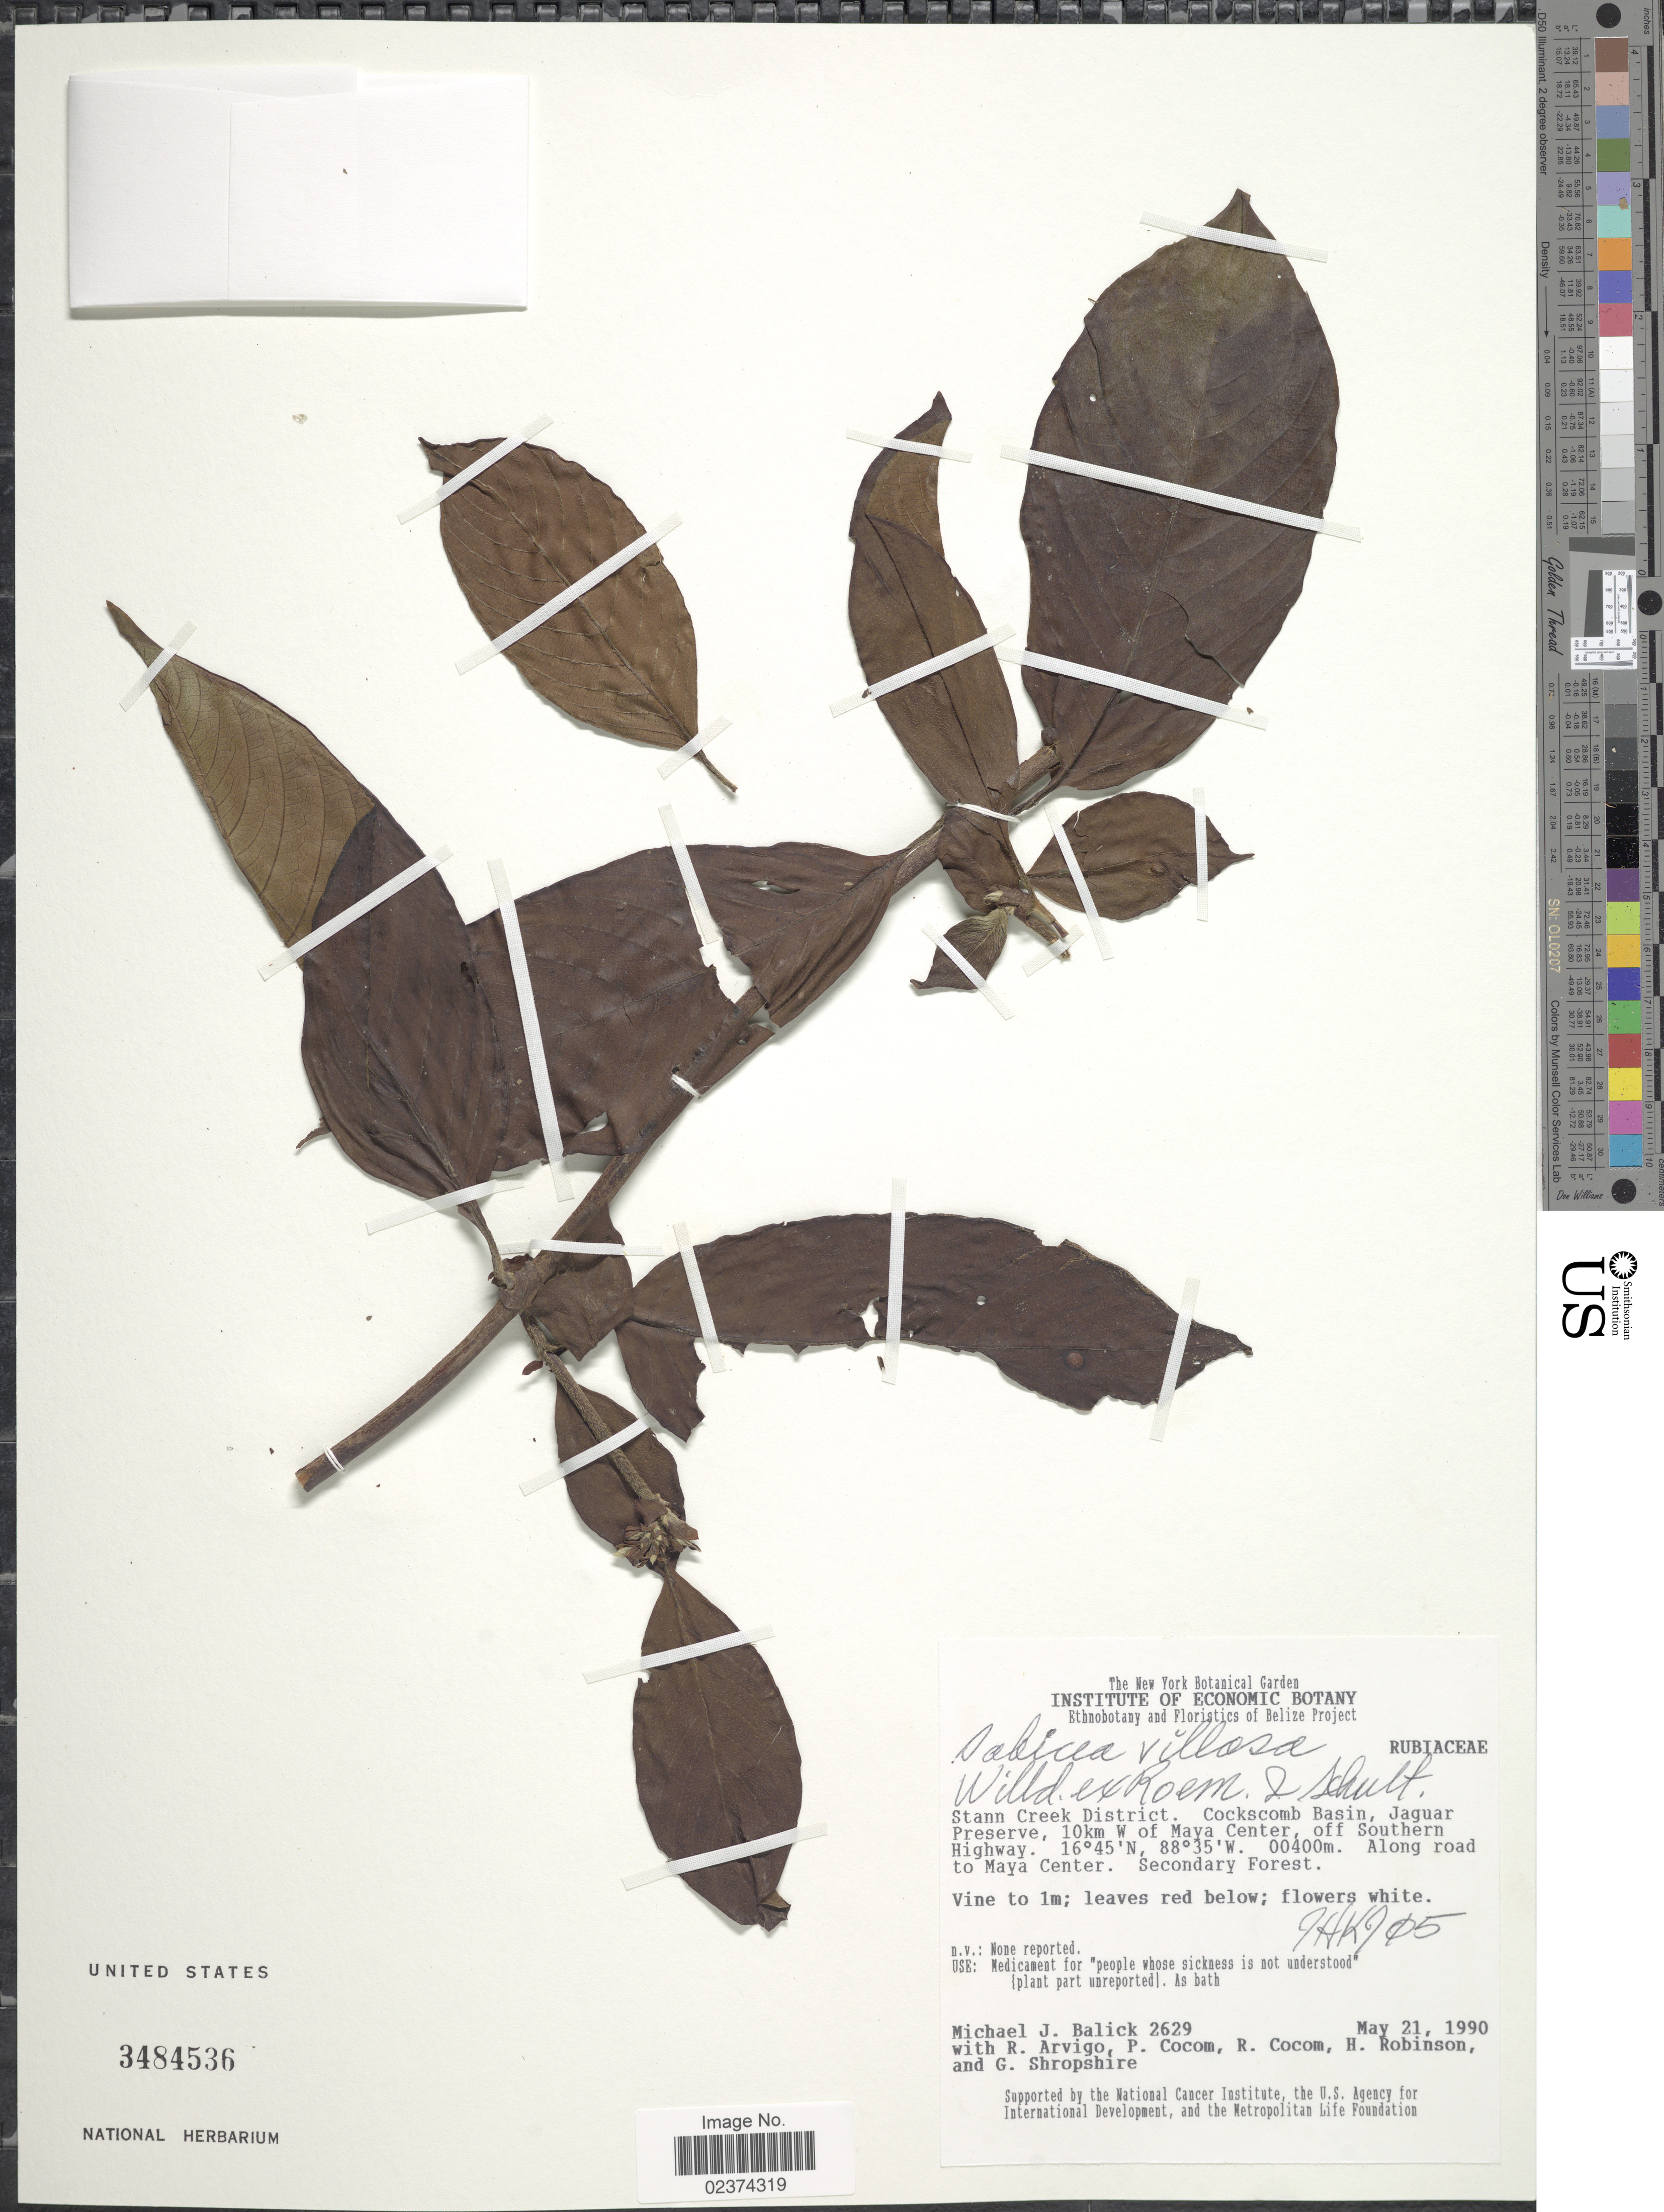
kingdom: Plantae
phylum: Tracheophyta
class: Magnoliopsida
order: Gentianales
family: Rubiaceae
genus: Sabicea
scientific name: Sabicea hirsuta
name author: Kunth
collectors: M. J. Balick, R. Arvigo, P. Cocom, R. Cocom & et al.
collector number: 2629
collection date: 1990-05-21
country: Belize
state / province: Stann Creek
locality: Stann Creek District. Cockscomb Basin, Jaguar Preserve, 10km W of Maya Center, off Southern Highway. Along road to Maya Center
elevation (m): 400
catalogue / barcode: US 3484536